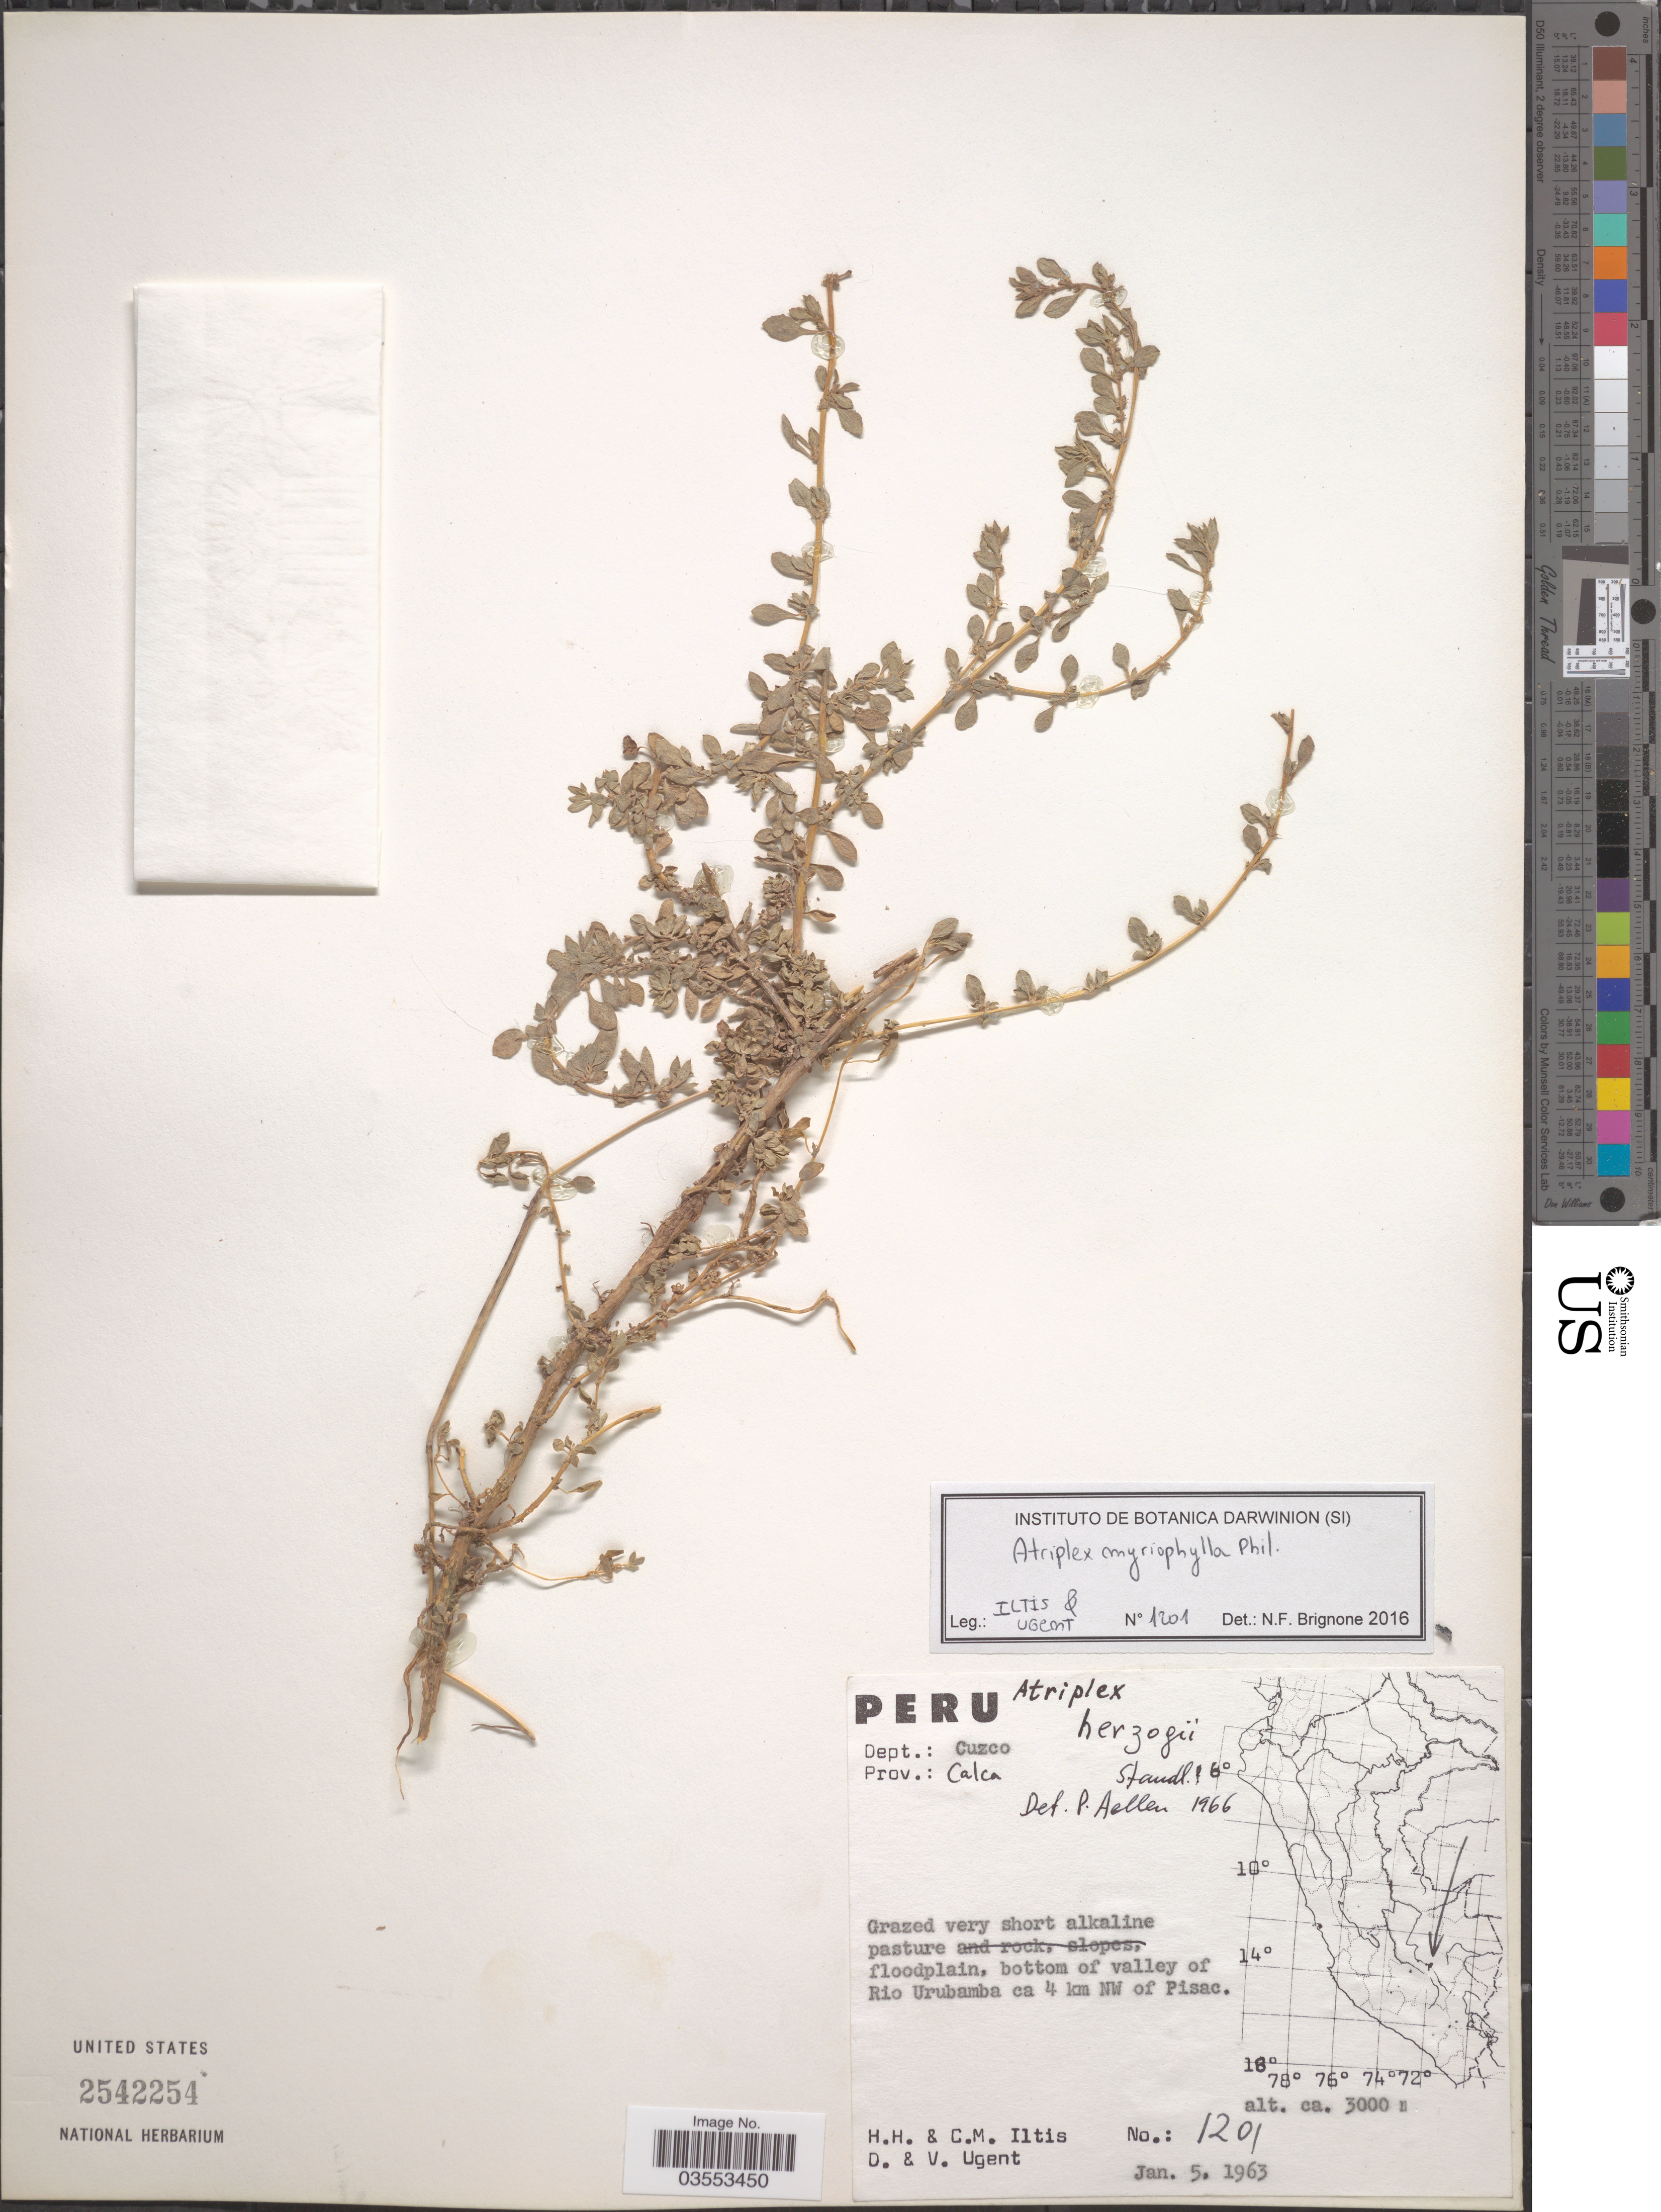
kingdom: Plantae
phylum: Tracheophyta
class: Magnoliopsida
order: Caryophyllales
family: Amaranthaceae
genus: Atriplex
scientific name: Atriplex herzogii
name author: Standl.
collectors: H. H. Iltis, C. M Iltis, D. Ugent & V. Ugent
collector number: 1201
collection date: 1963-01-05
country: Peru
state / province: Cusco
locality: Dept.: Cuzco. Prov.: Calca, bottom of valley of Rio Urubamba ca, 4 km NW of Pisac.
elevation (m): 3000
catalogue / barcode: US 2542254